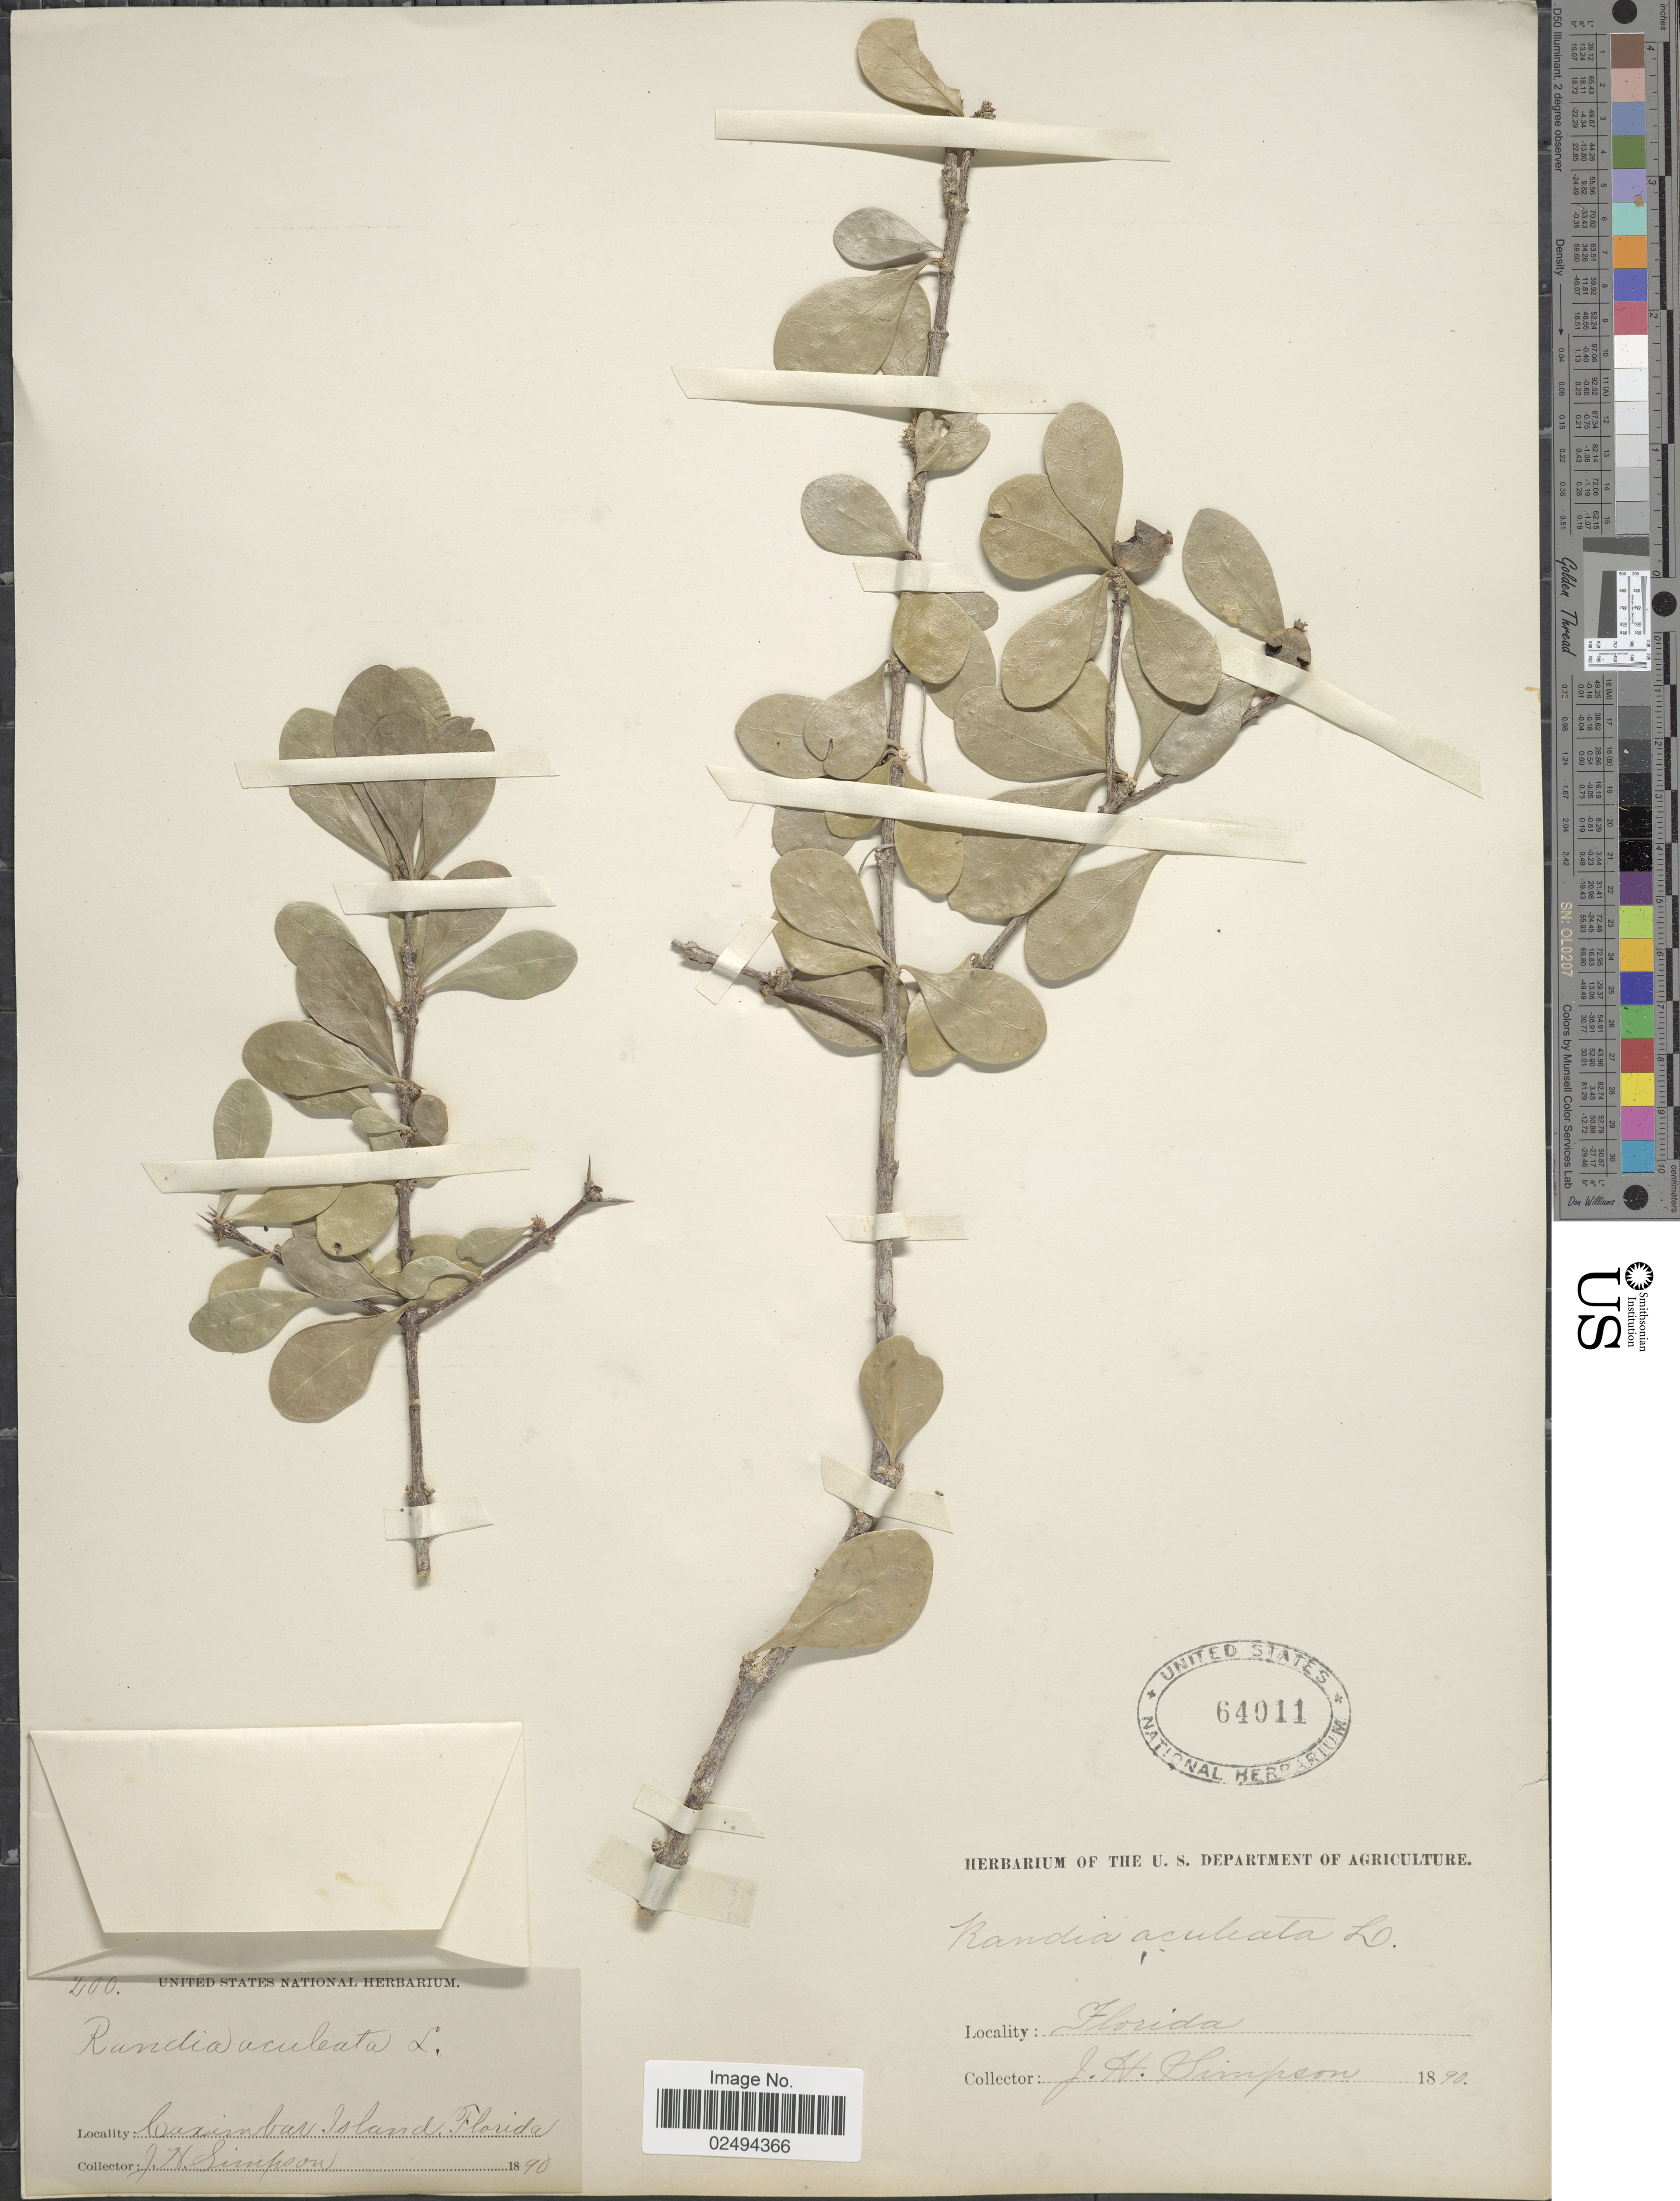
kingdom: Plantae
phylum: Tracheophyta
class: Magnoliopsida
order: Gentianales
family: Rubiaceae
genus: Randia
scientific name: Randia aculeata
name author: L.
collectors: J. H. Simpson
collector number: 200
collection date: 1890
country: United States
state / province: Florida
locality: Caximbar Island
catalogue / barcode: US 64011